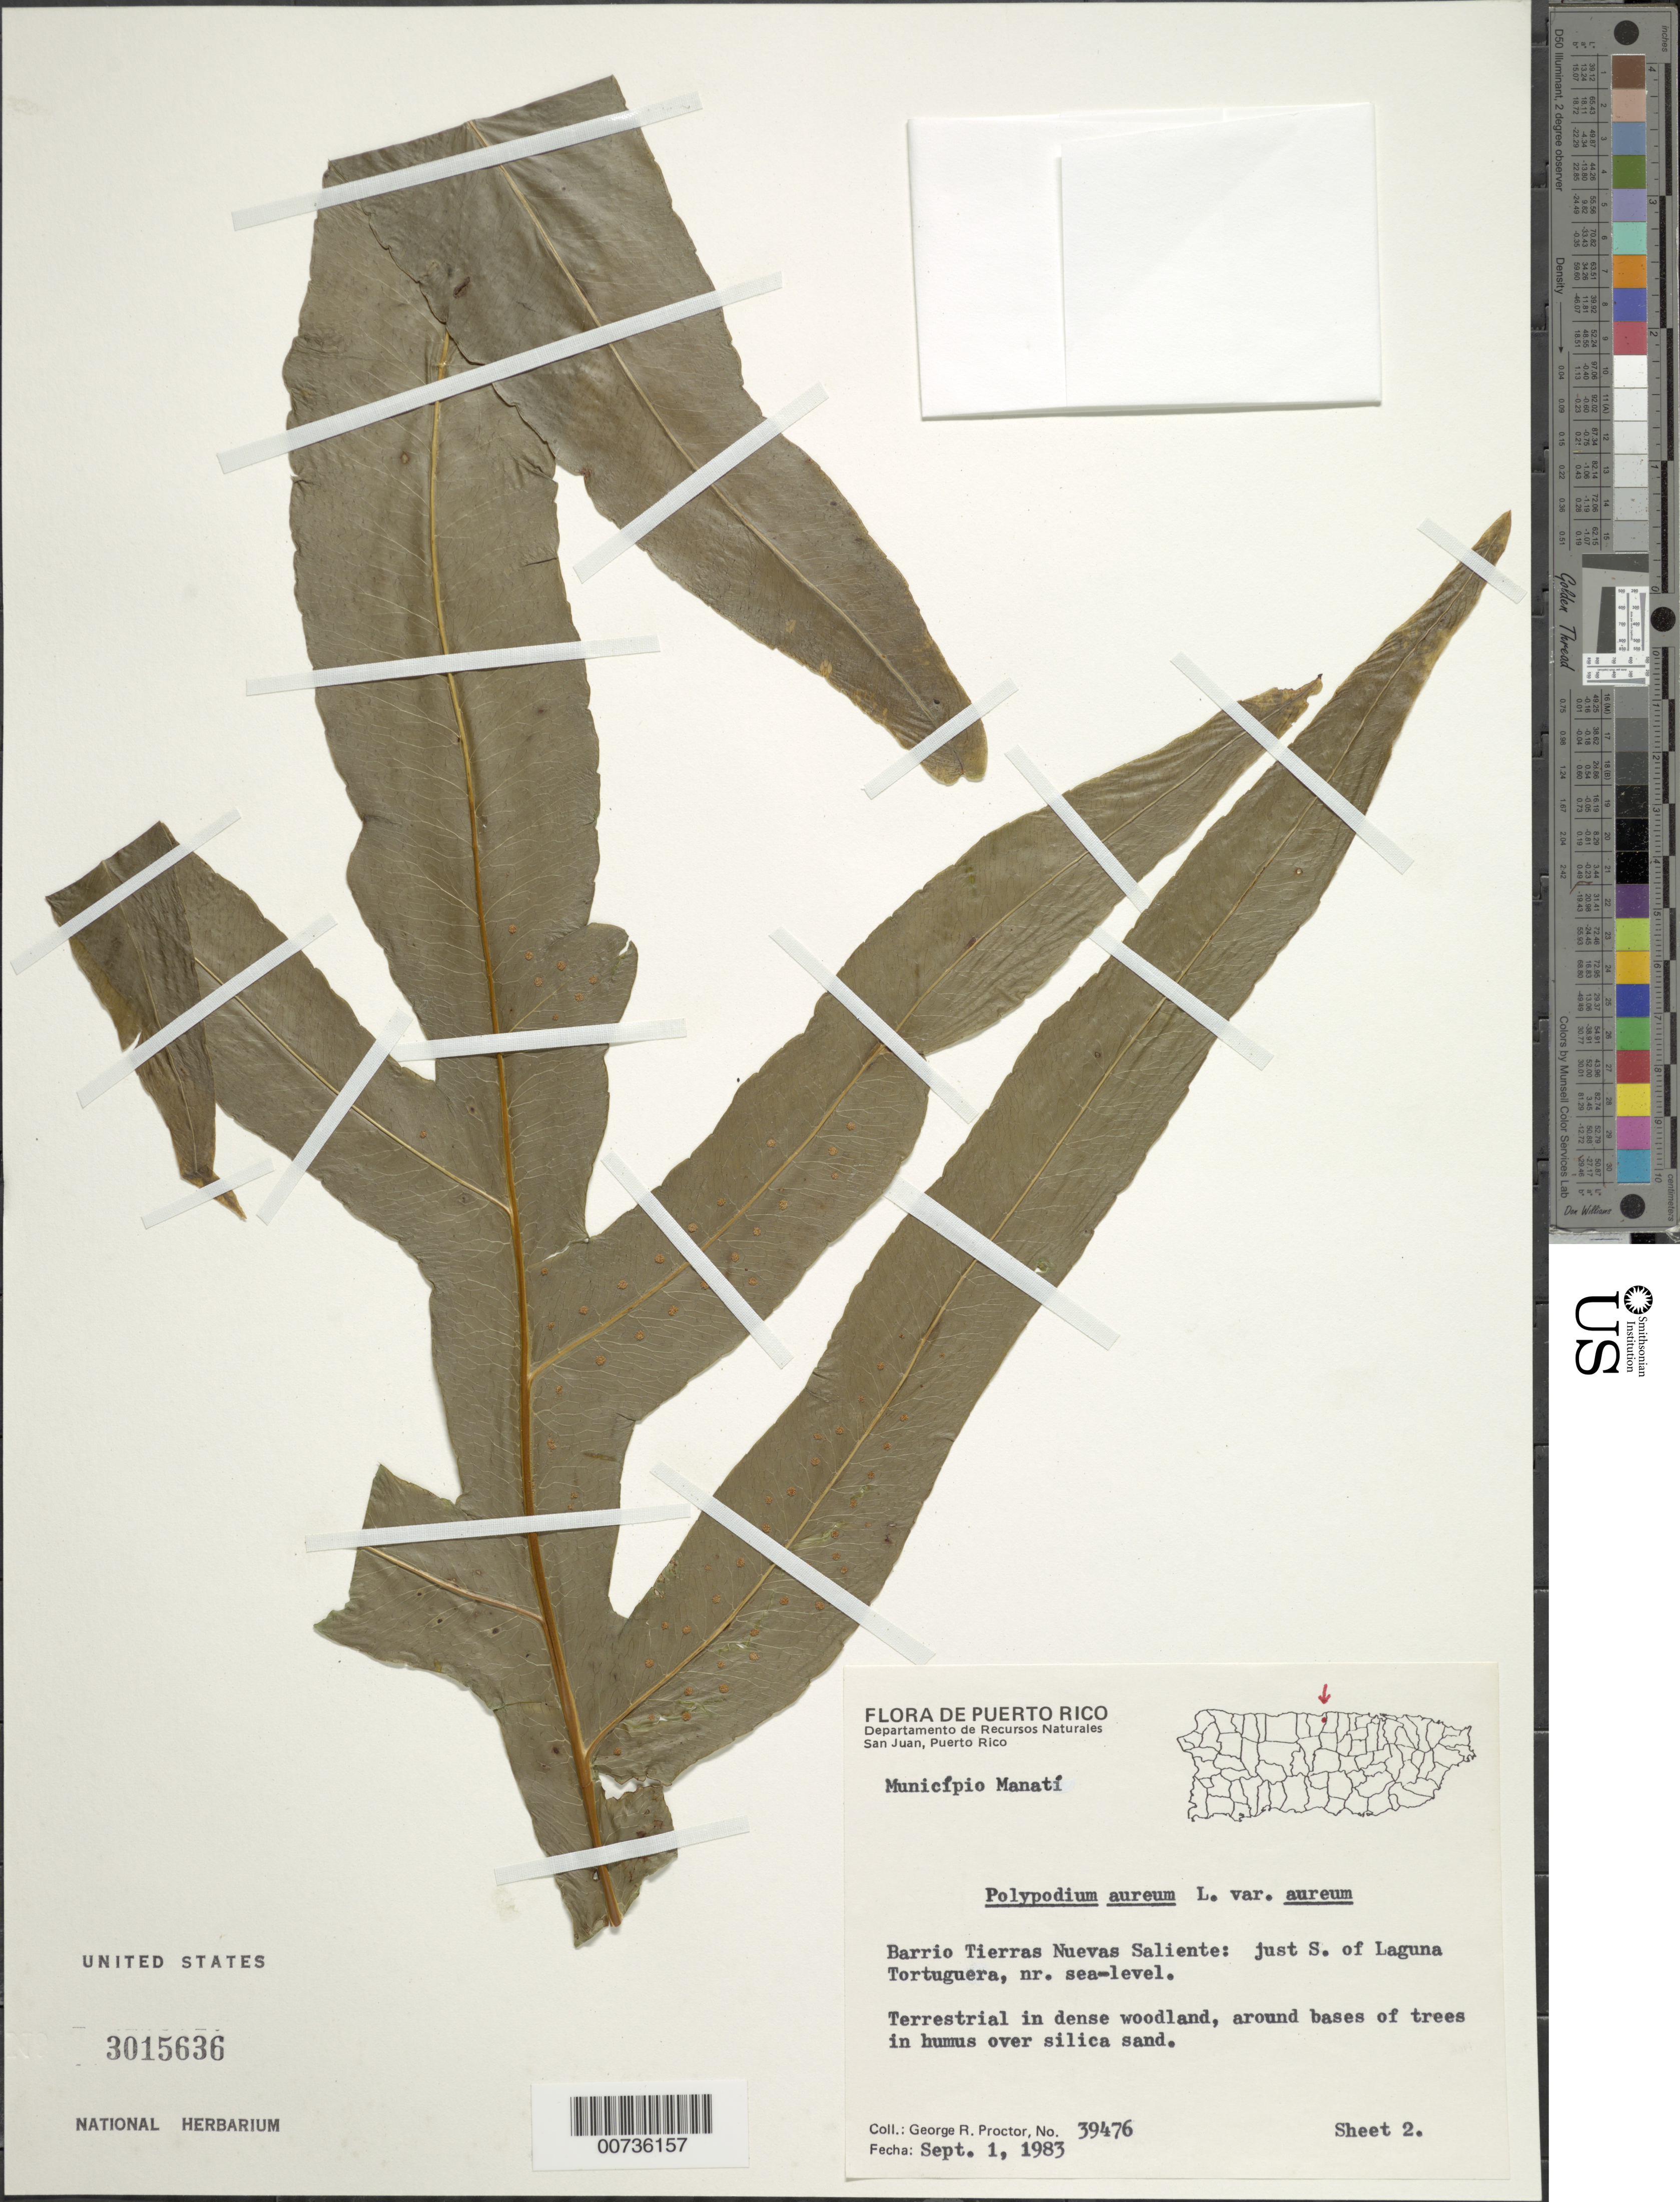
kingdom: Plantae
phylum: Tracheophyta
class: Polypodiopsida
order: Polypodiales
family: Polypodiaceae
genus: Phlebodium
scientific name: Phlebodium aureum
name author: (L.) J. Sm.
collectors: G. R. Proctor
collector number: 39476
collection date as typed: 01 Sep 1983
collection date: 1983-09-01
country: Puerto Rico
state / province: Manatí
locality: Barrio Tierras Nuevas Saliente: just S. of Laguna Tortuguera, nr. Sea-level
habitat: Terrestrial in dense woodland, around bases of trees in humus over silica sand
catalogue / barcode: US 3015636